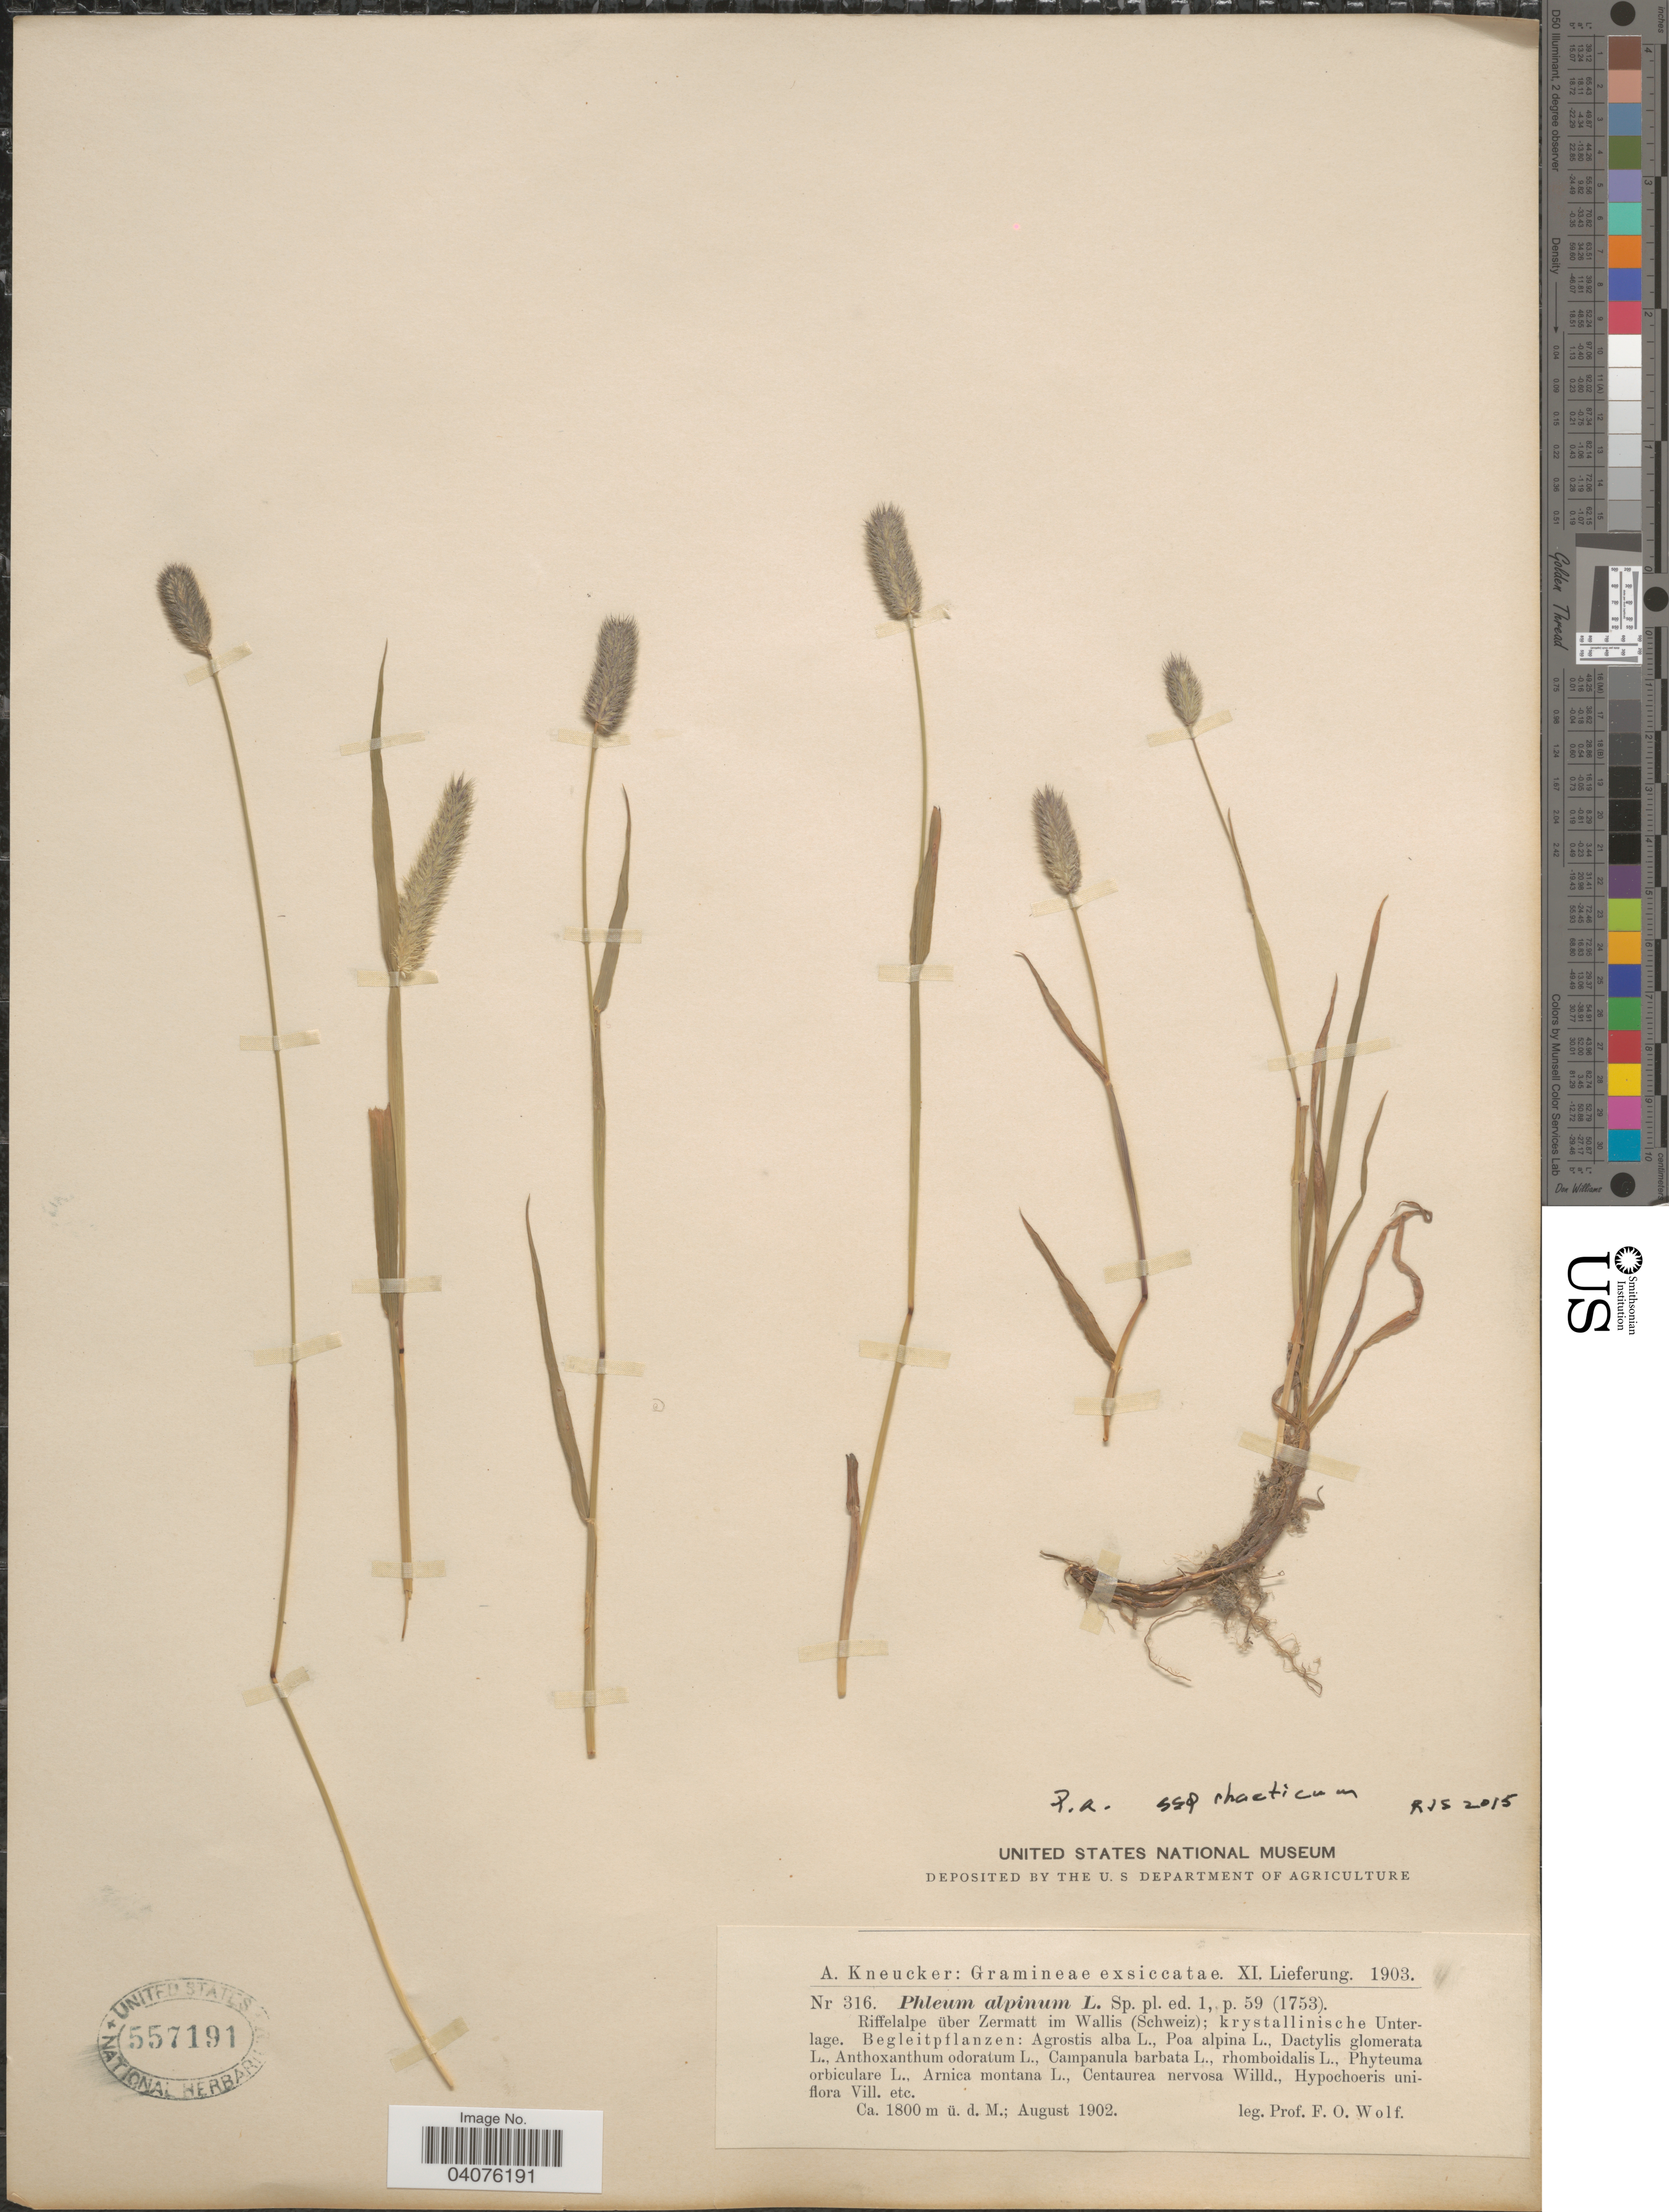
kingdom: Plantae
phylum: Tracheophyta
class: Liliopsida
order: Poales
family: Poaceae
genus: Phleum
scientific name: Phleum alpinum subsp. rhaeticum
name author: Humphries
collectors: F. Wolf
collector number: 316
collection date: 1902-08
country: Switzerland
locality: Shweiz. Riffelalpe über Zermatt im Wallis; krystallinische Unterlage.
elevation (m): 1800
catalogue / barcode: US 557191